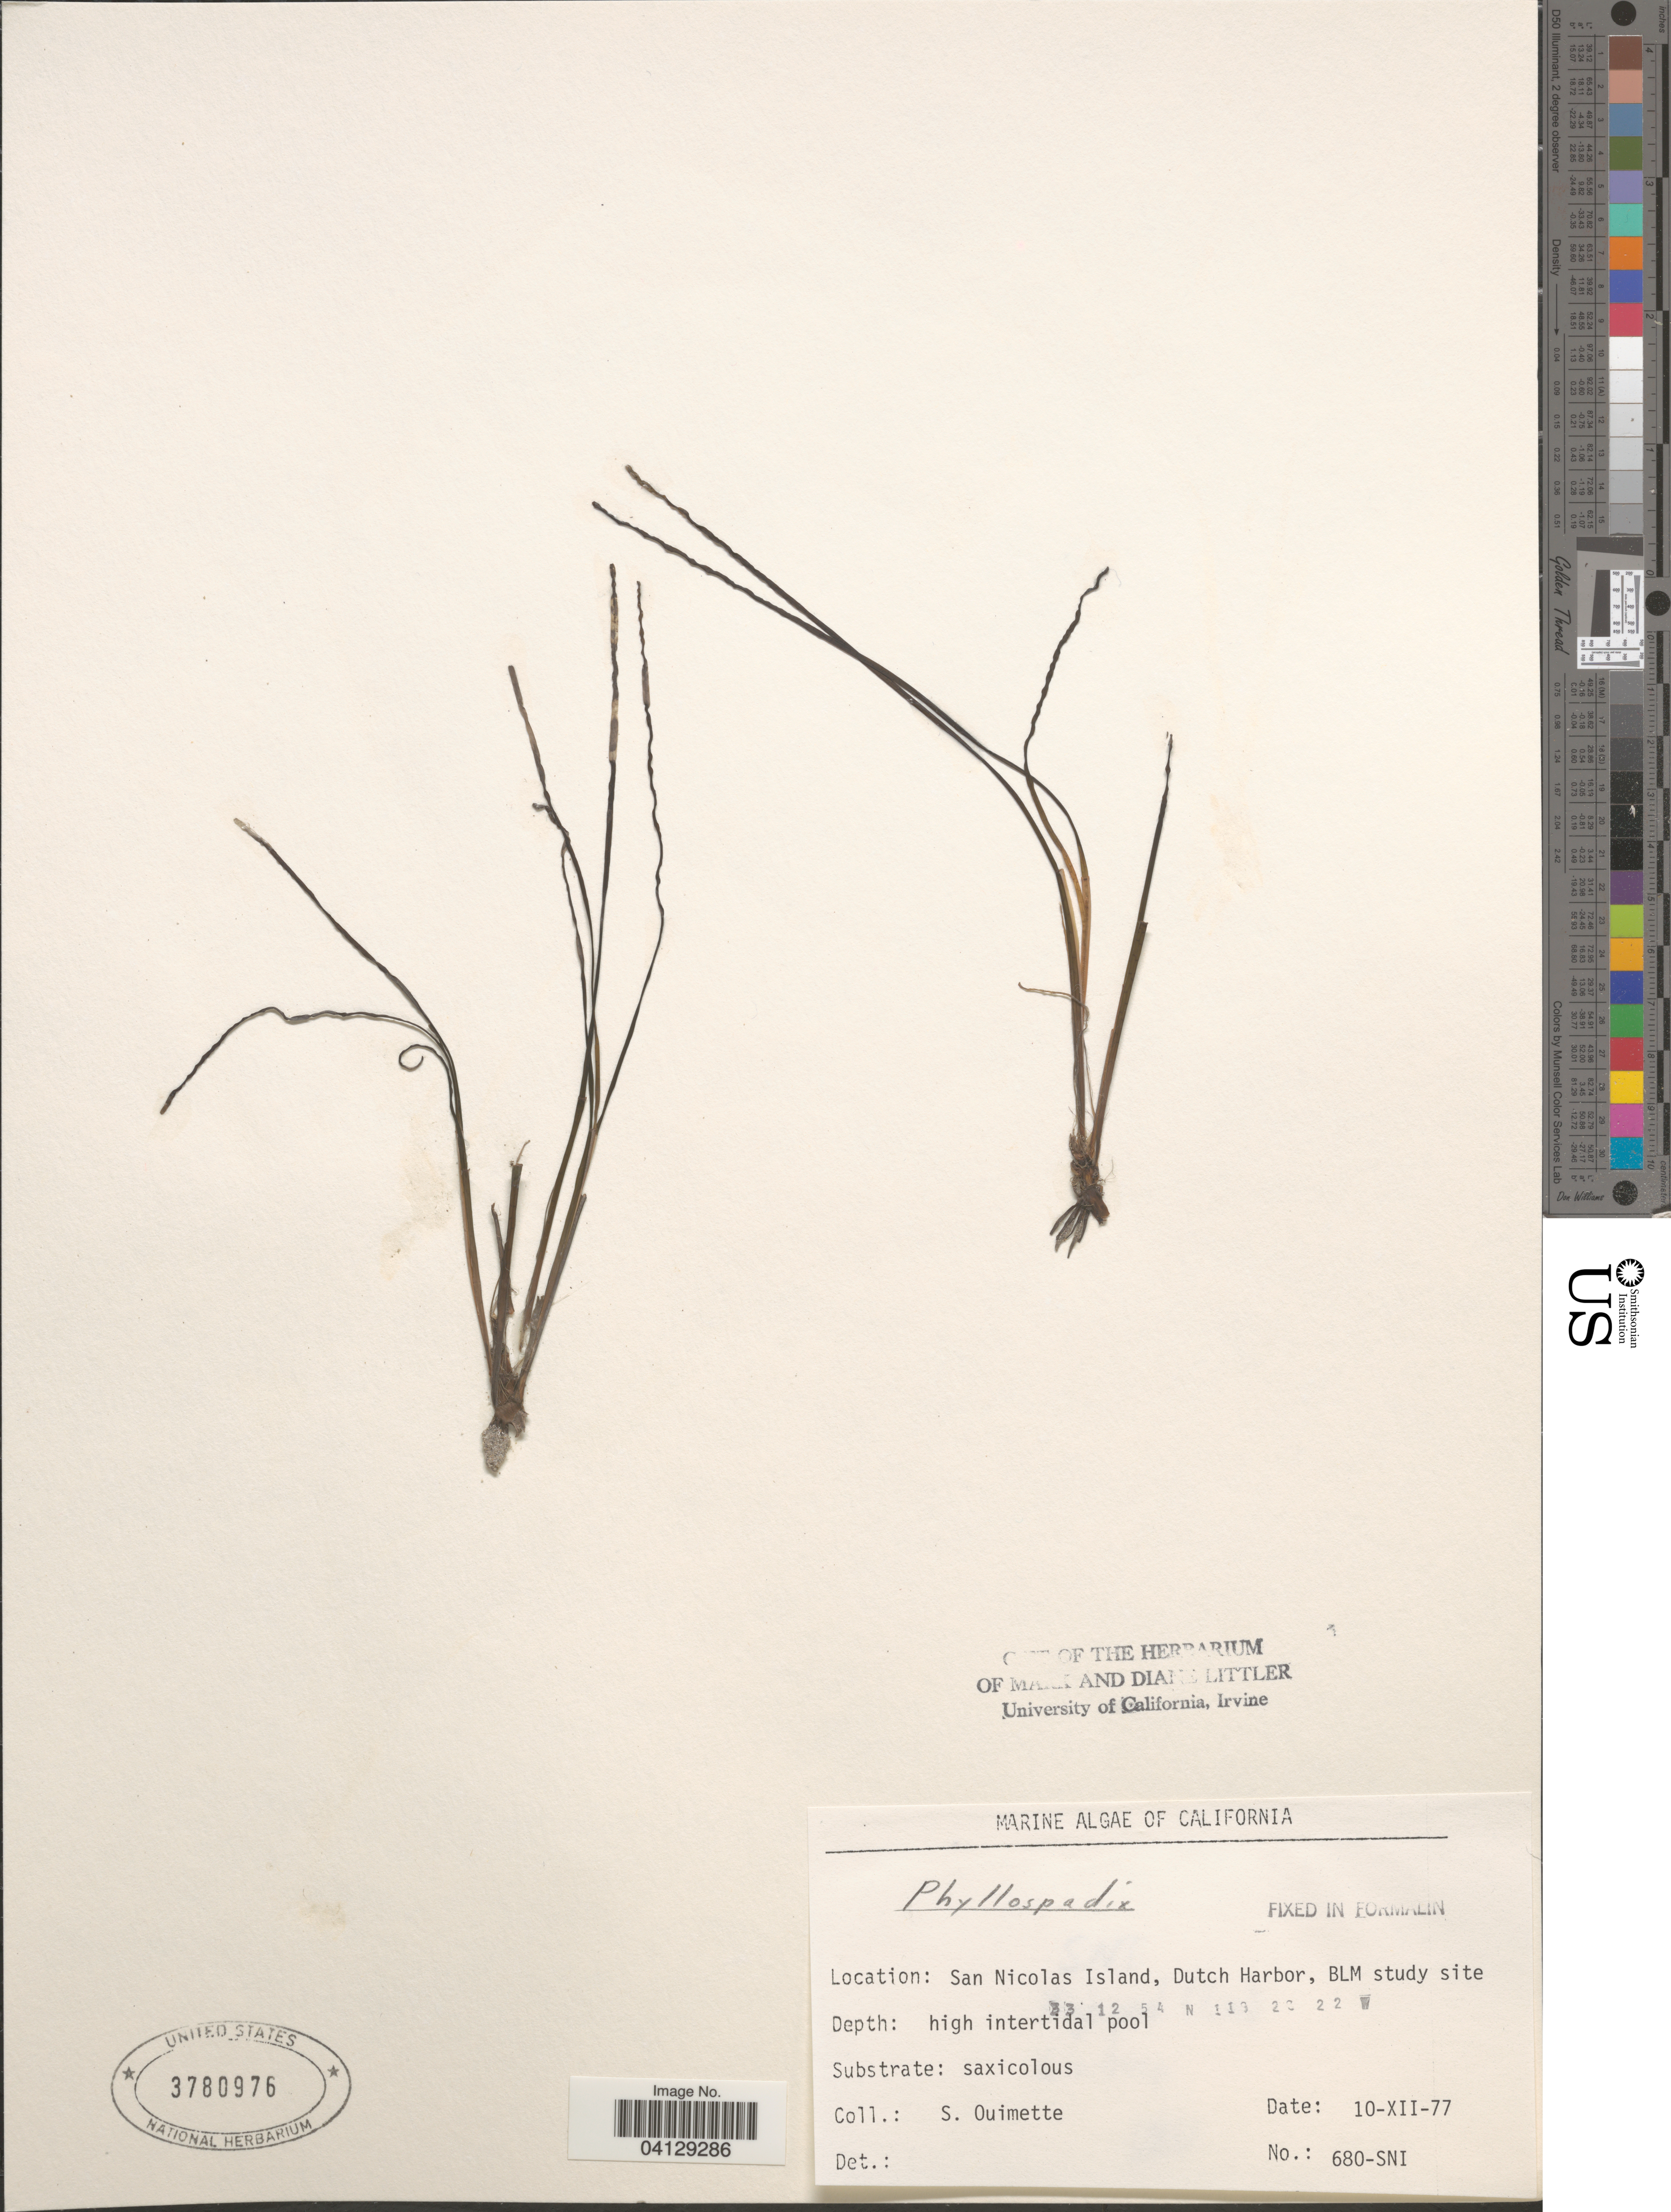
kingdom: Plantae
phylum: Tracheophyta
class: Liliopsida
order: Alismatales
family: Zosteraceae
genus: Phyllospadix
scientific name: Phyllospadix sp.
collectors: S. Ouimette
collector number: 680-SNI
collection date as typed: Transcribed d/m/y: 10/12/77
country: United States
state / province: California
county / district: Ventura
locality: San Nicolas Island, Dutch Harbor, BLM study site.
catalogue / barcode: US 3780976